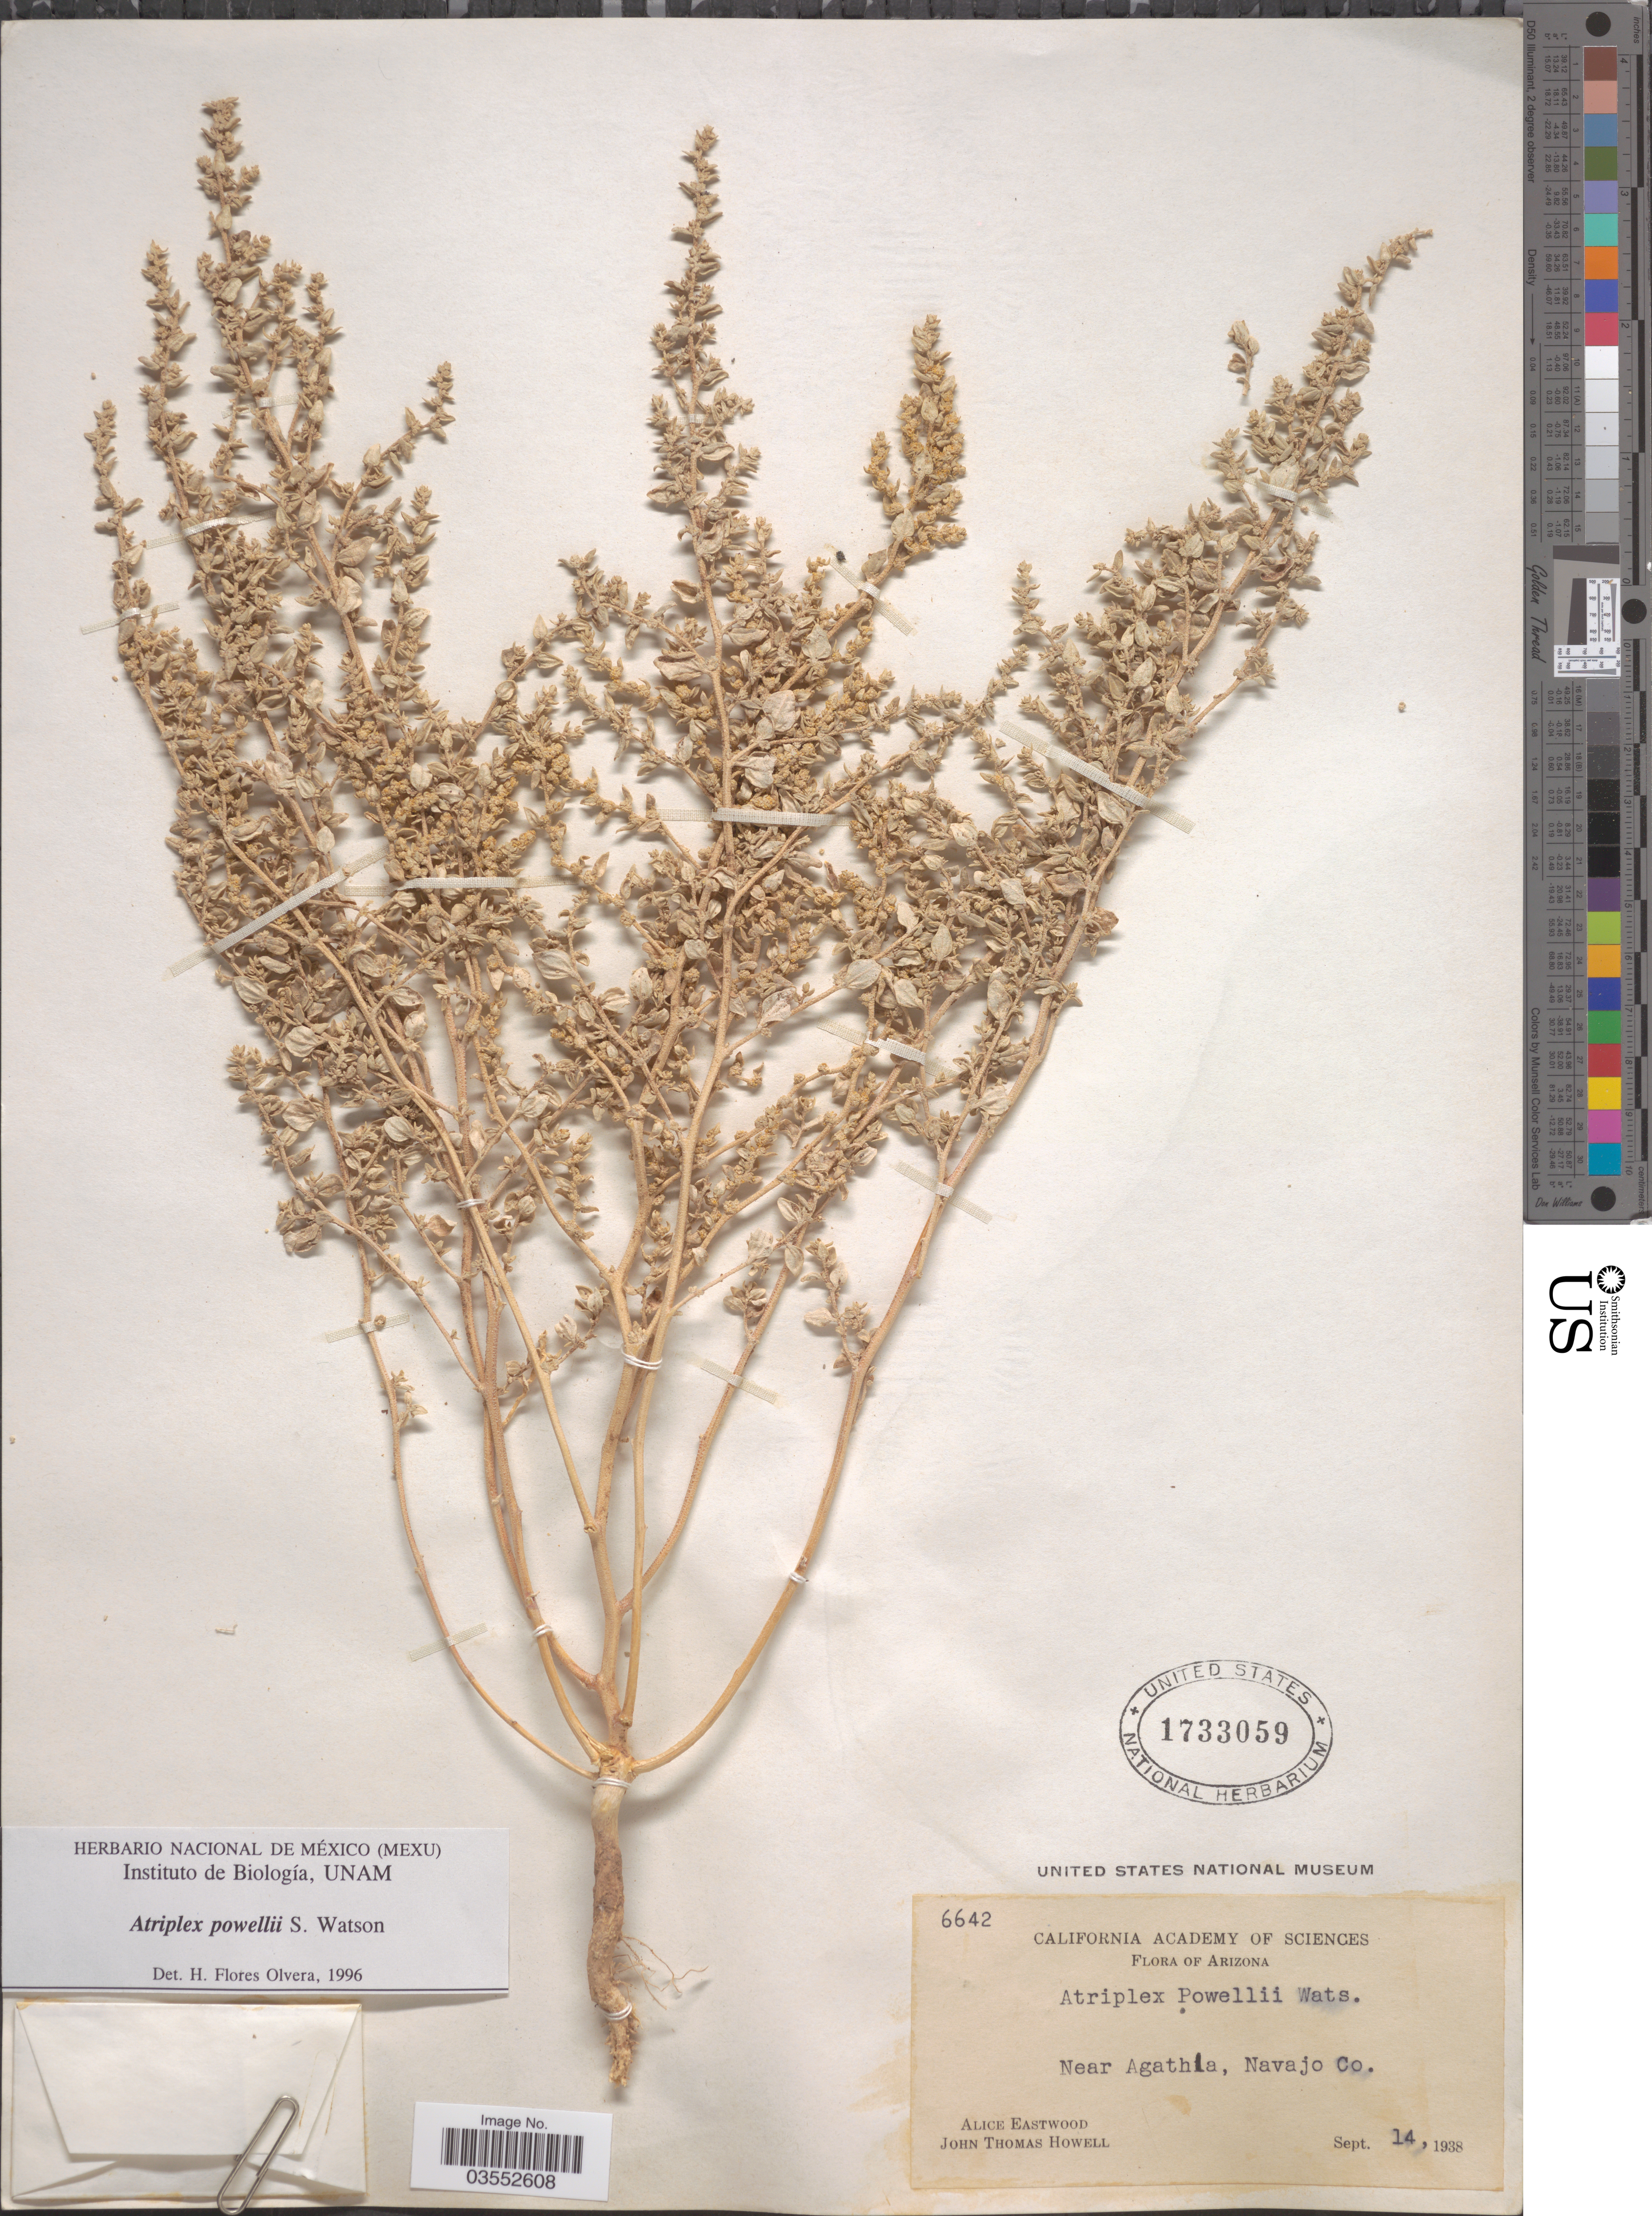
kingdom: Plantae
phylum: Tracheophyta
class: Magnoliopsida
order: Caryophyllales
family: Amaranthaceae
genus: Atriplex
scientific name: Atriplex powellii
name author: S. Watson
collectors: A. Eastwood & J. T. Howell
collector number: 6642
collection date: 1938-09-14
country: United States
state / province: Arizona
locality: Near Agathla, Navajo Co.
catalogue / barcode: US 1733059